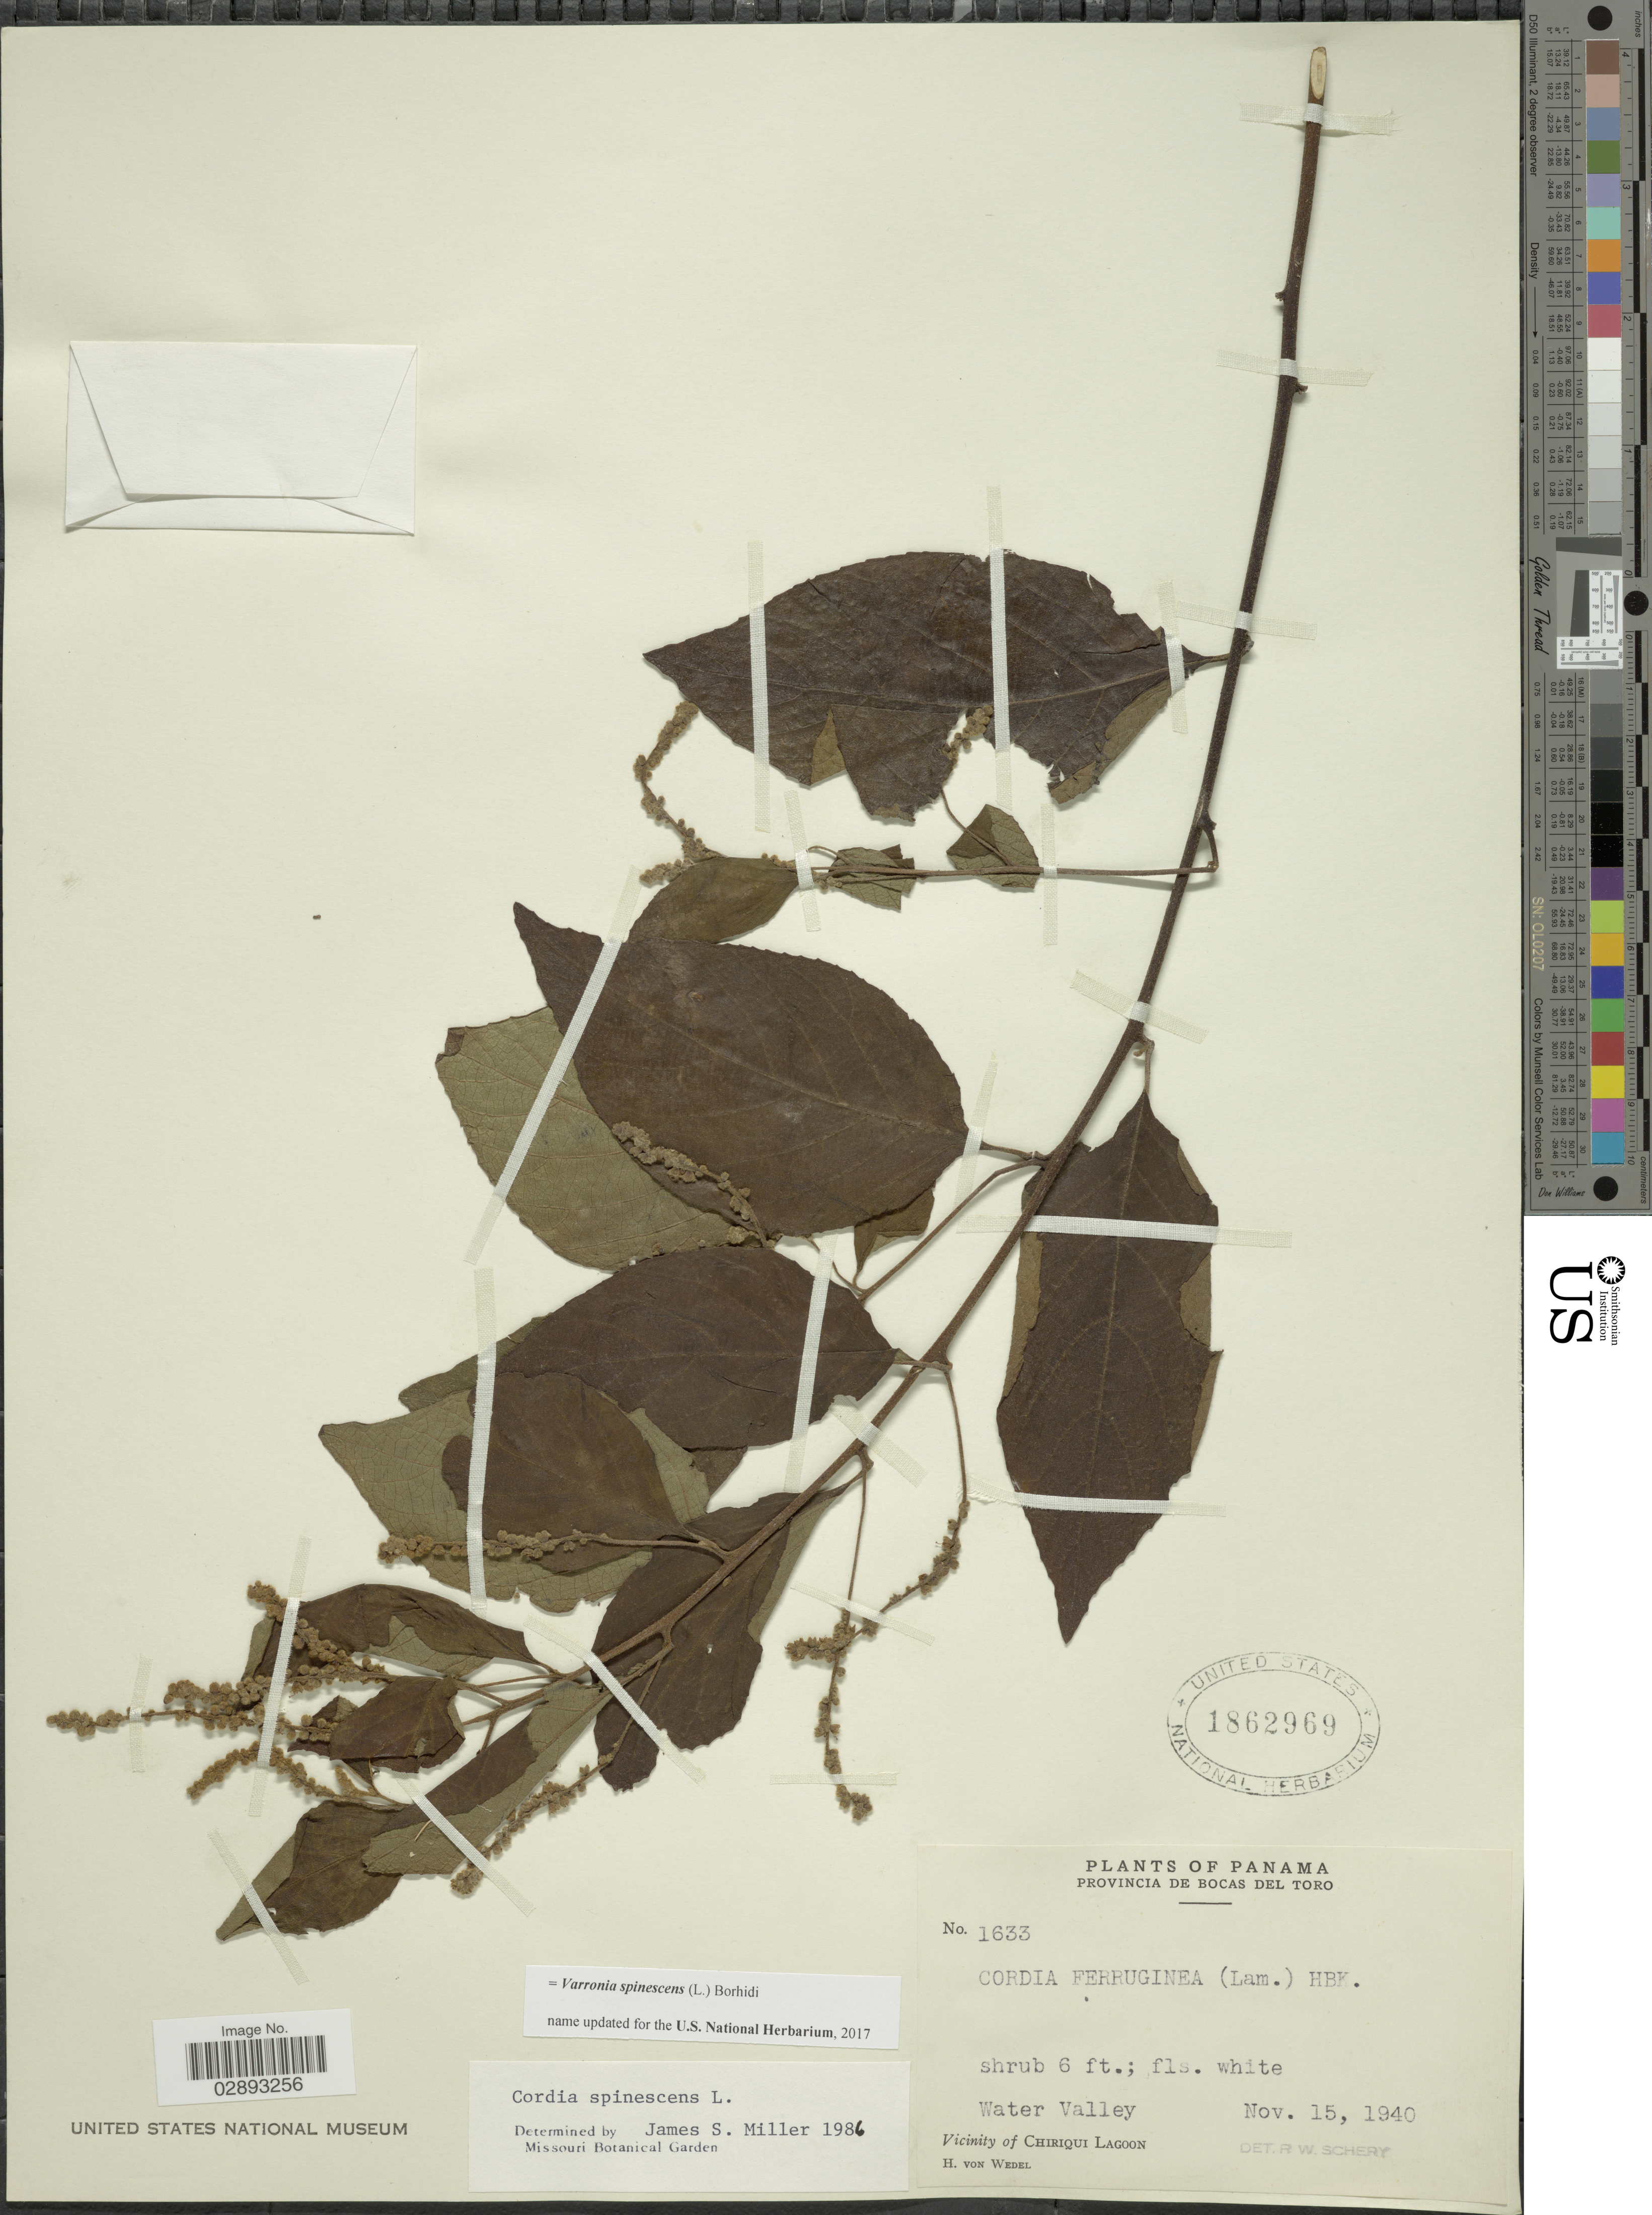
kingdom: Plantae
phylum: Tracheophyta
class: Magnoliopsida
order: Boraginales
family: Cordiaceae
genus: Varronia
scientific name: Varronia spinescens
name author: (L.) Borhidi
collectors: H. von Wedel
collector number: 1633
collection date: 1940-11-15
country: Panama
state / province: Bocas del Toro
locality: Provincia de Bocas del Toro. Water Valley. Vicinity of Chiriqui Lagoon.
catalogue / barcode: US 1862969